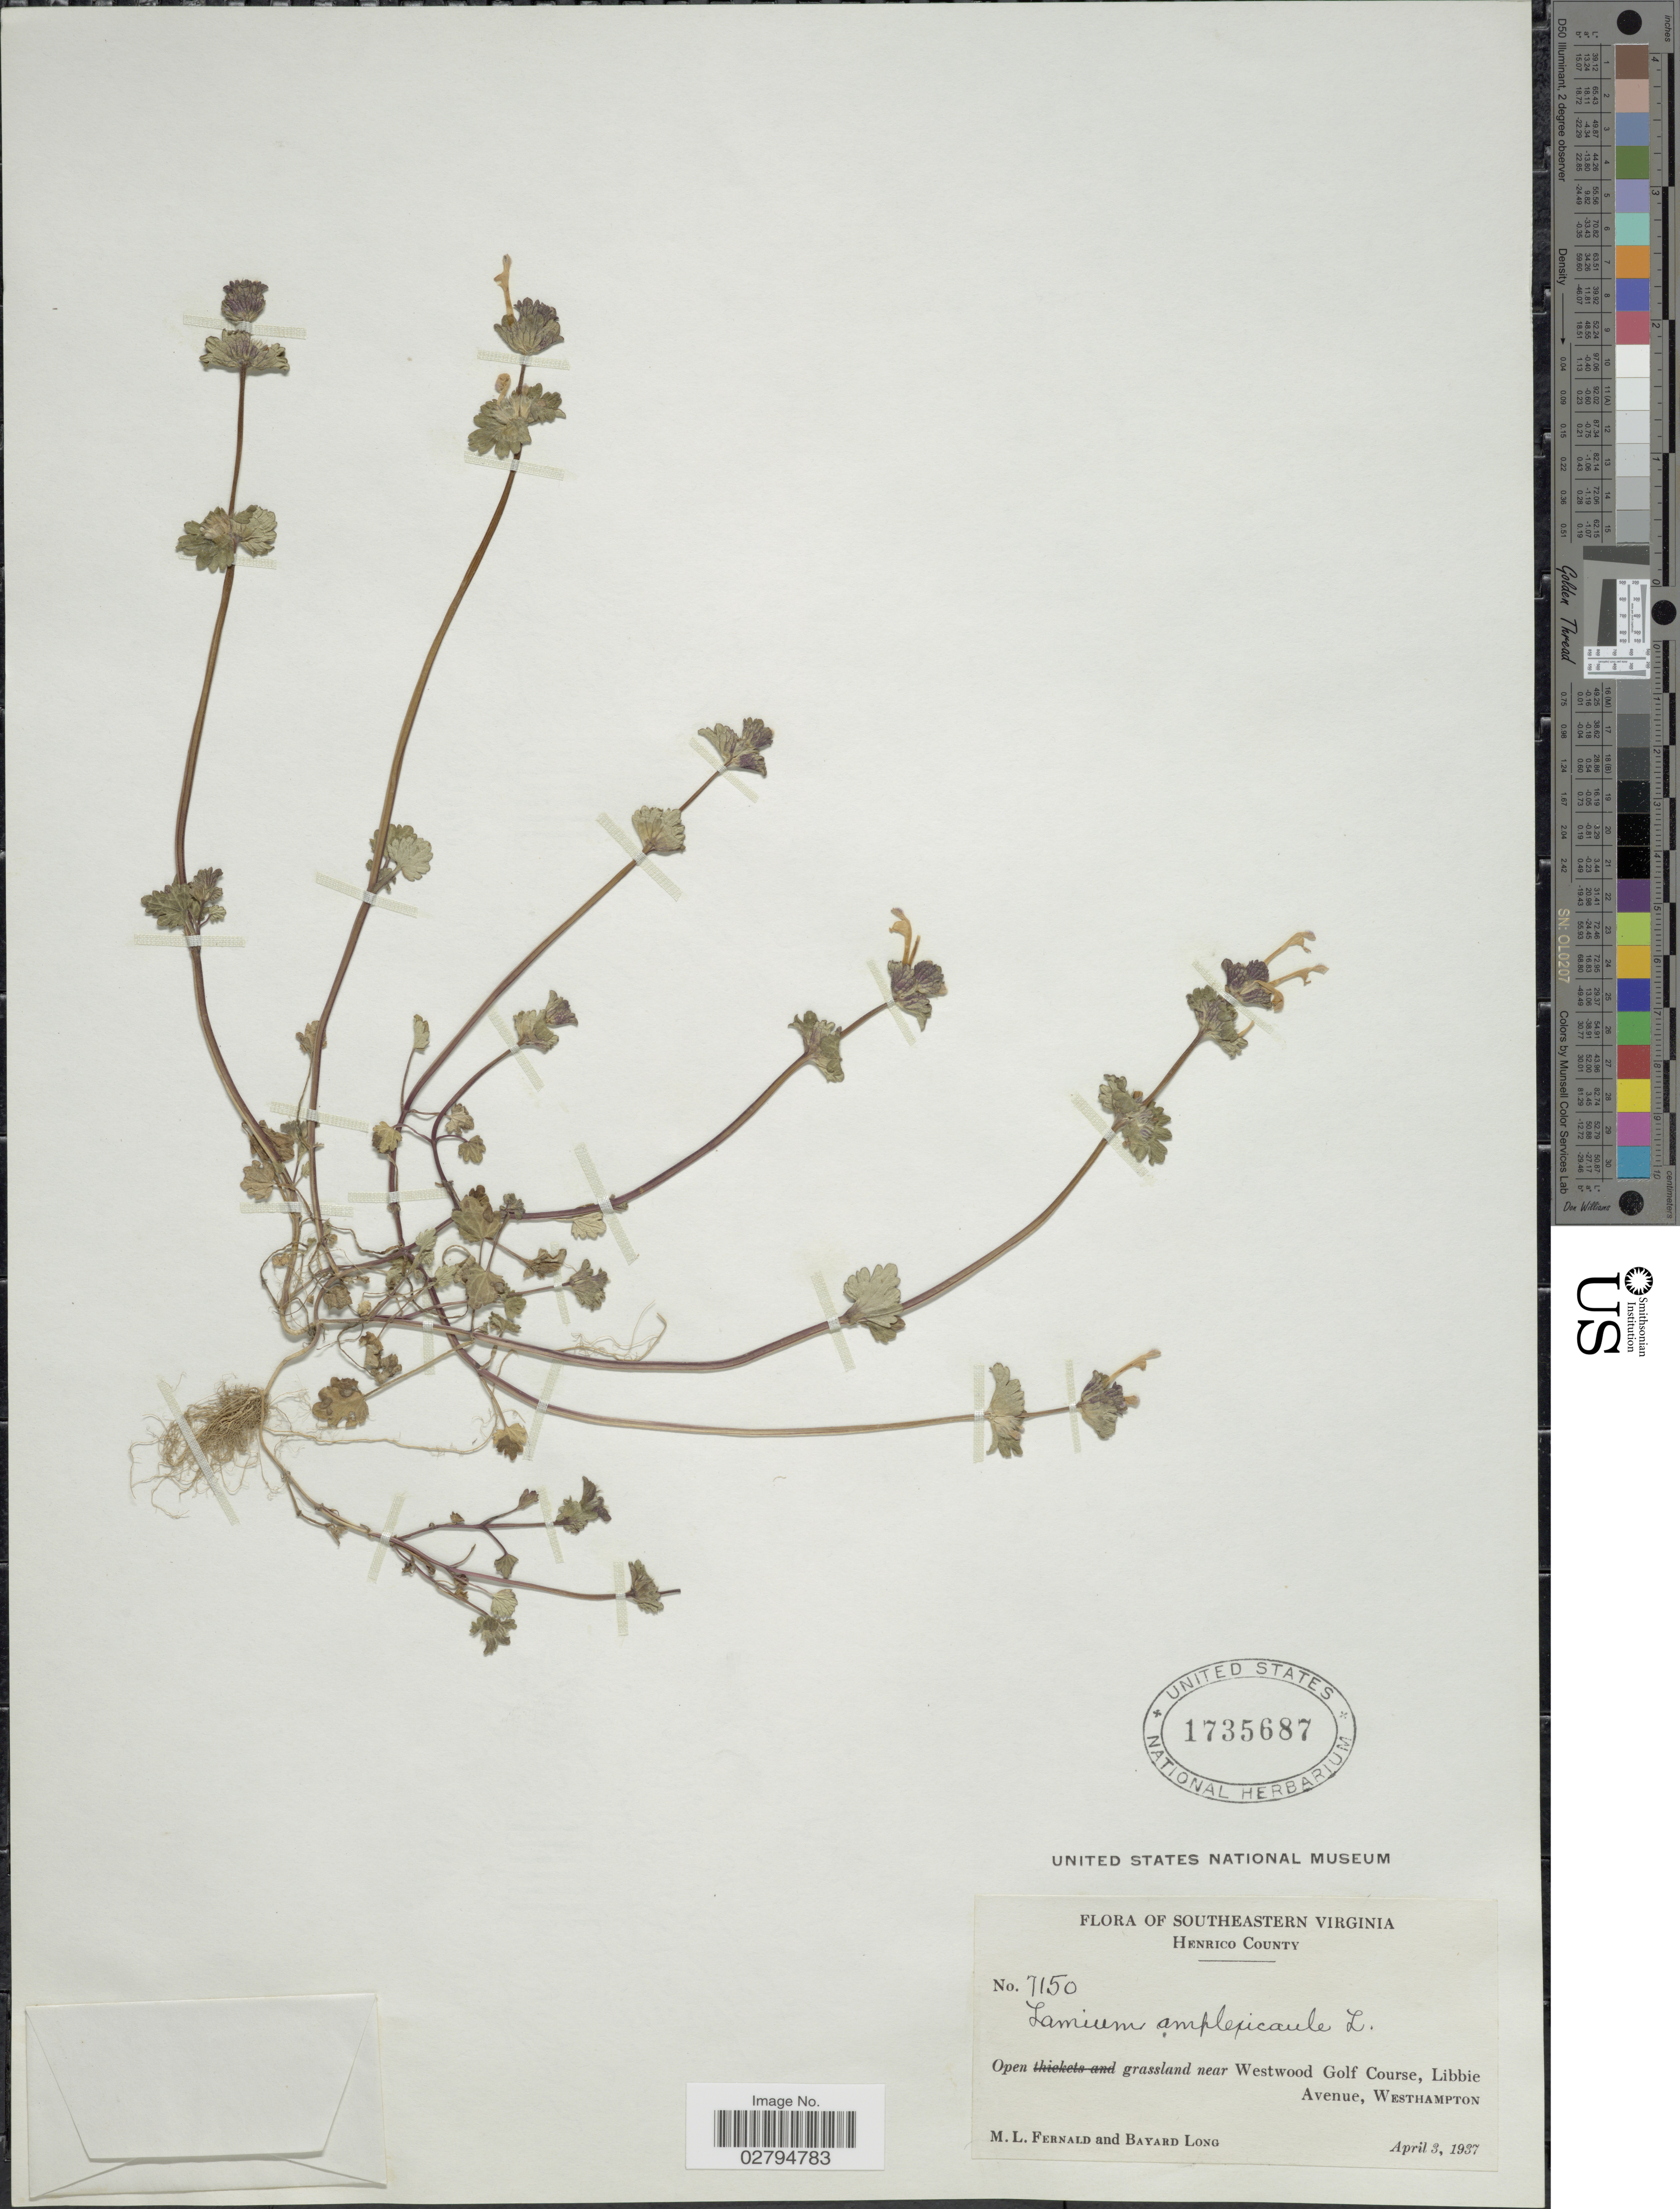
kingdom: Plantae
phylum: Tracheophyta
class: Magnoliopsida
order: Lamiales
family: Lamiaceae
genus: Lamium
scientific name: Lamium amplexicaule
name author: L.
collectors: M. L. Fernald & B. Long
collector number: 7150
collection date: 1937-04-03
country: United States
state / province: Virginia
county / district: Henrico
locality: Southeastern Virginia. Henrico County. Open grassland near Westwood Golf Course, Libbie Avenue, Westhampton.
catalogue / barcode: US 1735687